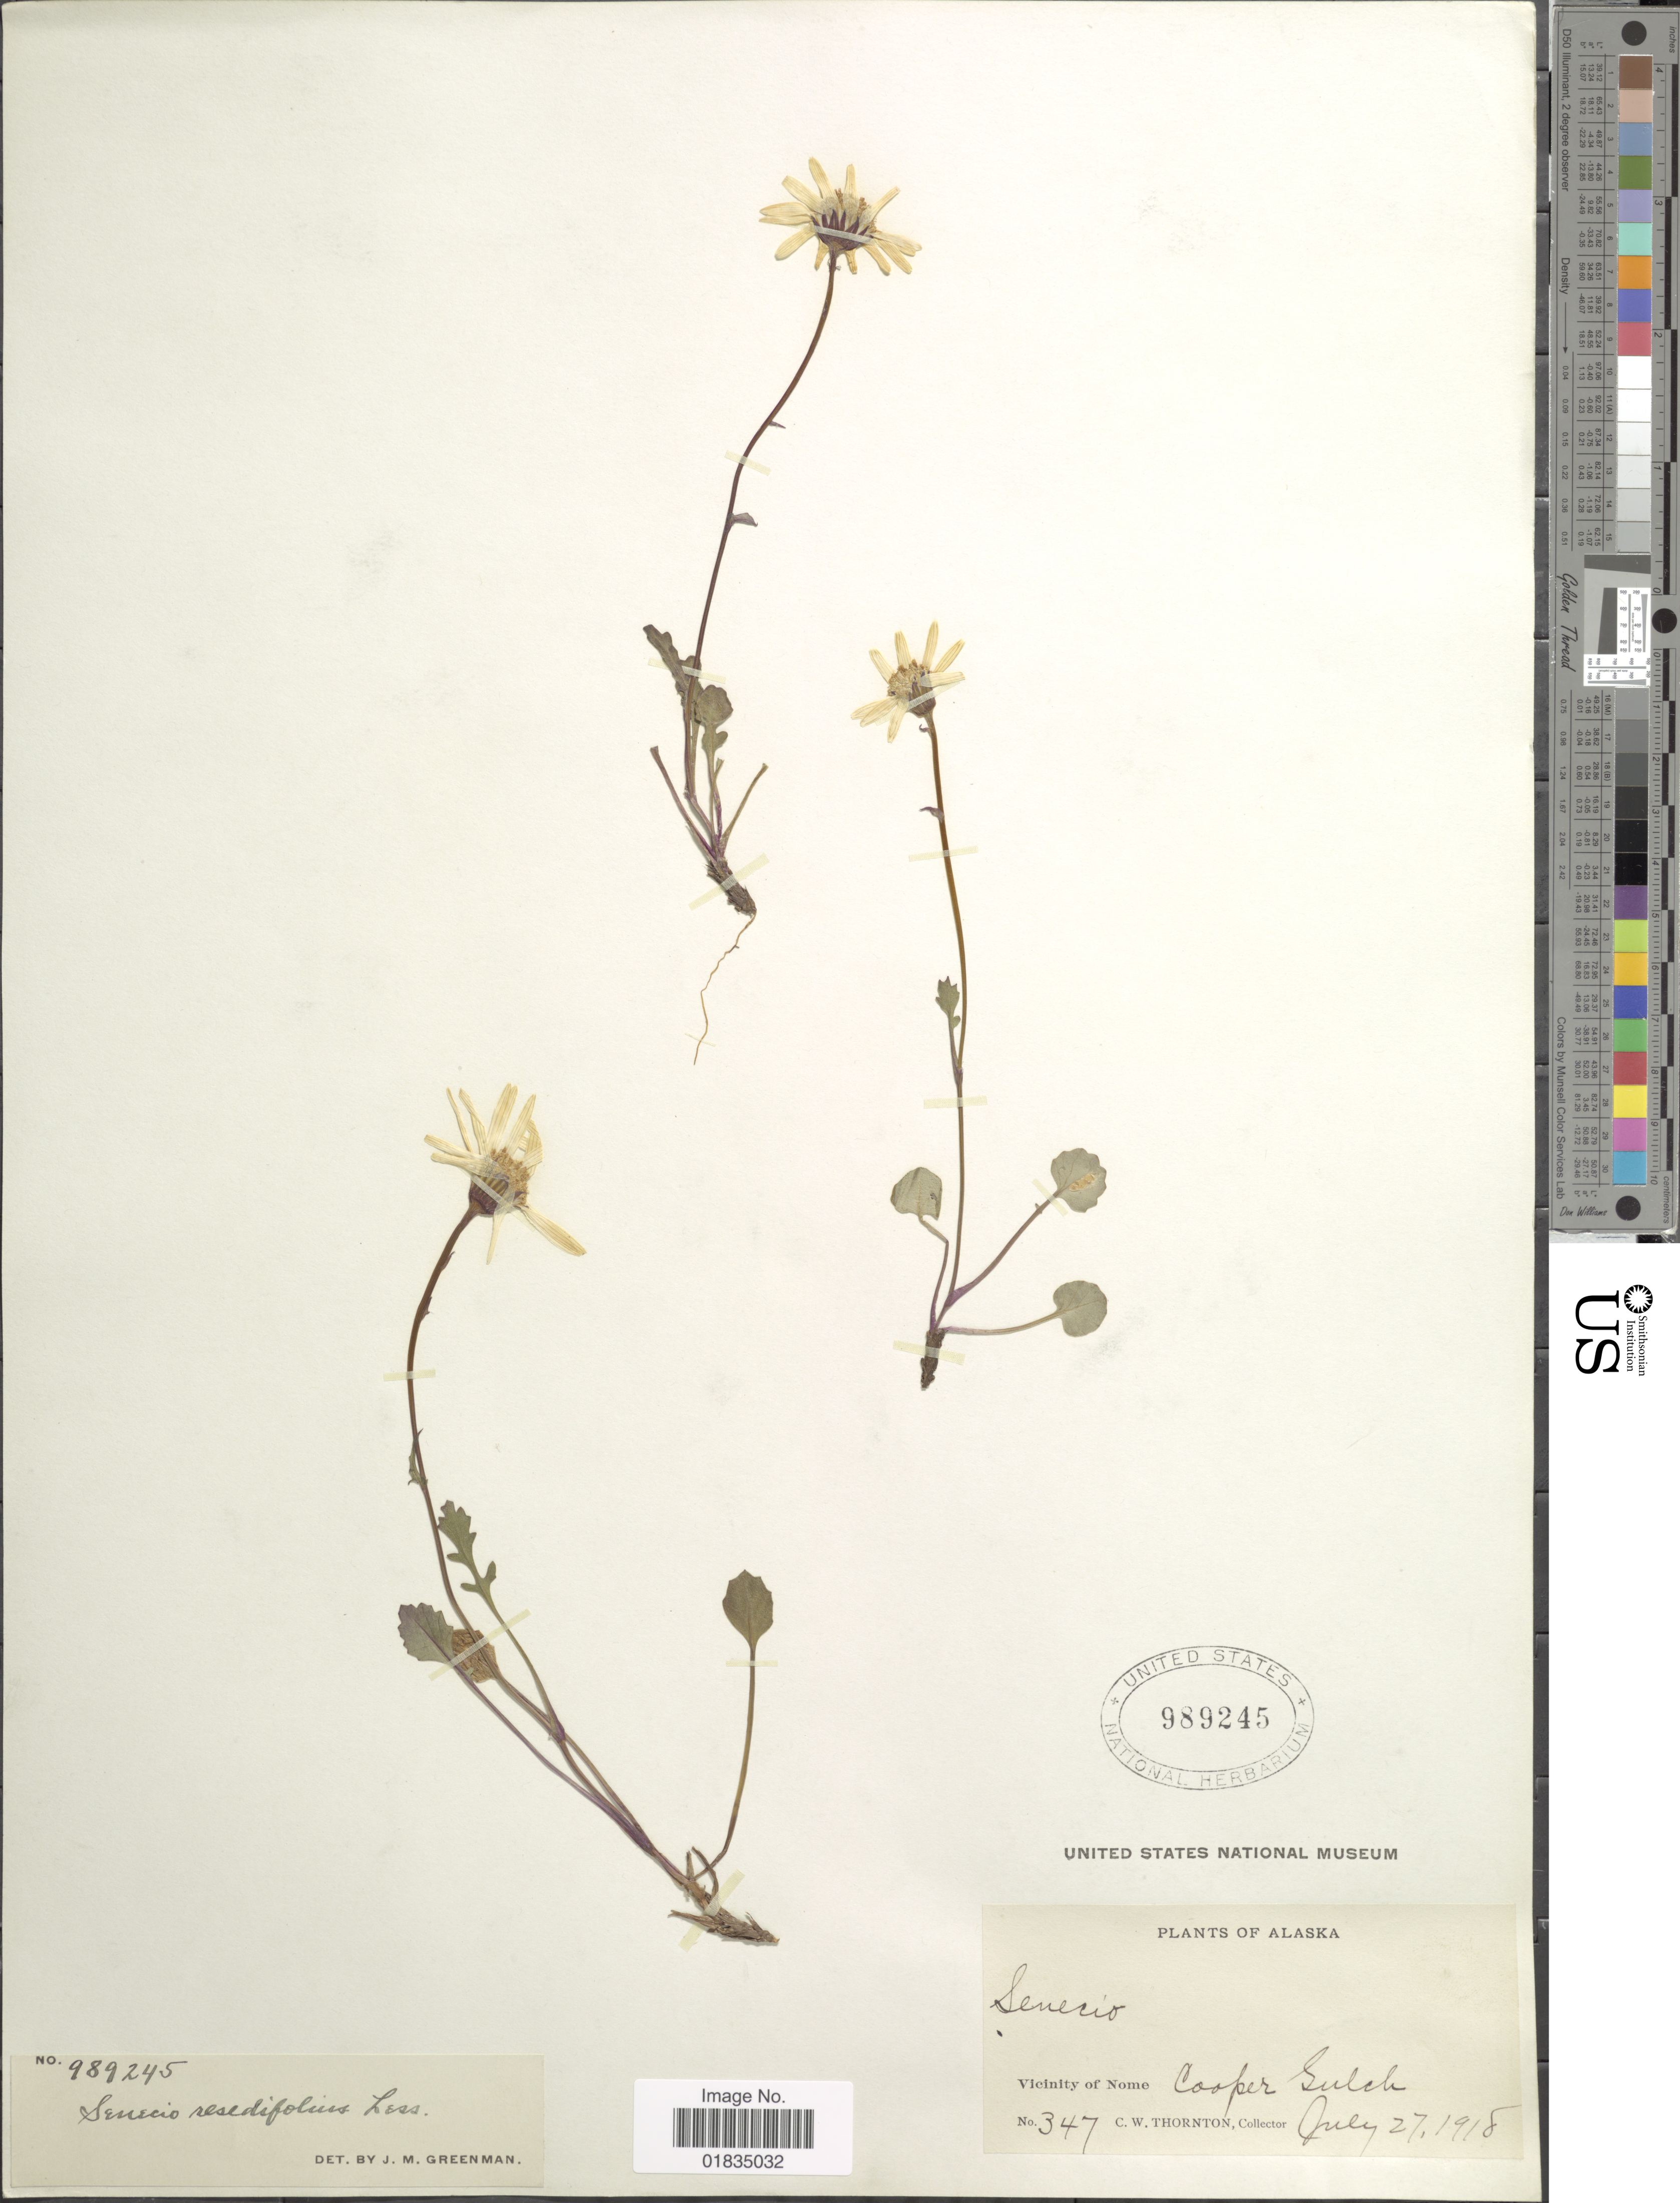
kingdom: Plantae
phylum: Tracheophyta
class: Magnoliopsida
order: Asterales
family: Asteraceae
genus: Packera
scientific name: Packera heterophylla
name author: (Fisch.) E. Wiebe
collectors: C. Thornton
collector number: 347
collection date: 1918-07-27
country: United States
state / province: Alaska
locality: Vicinity of Nome Cooper Gulch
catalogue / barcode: US 989245